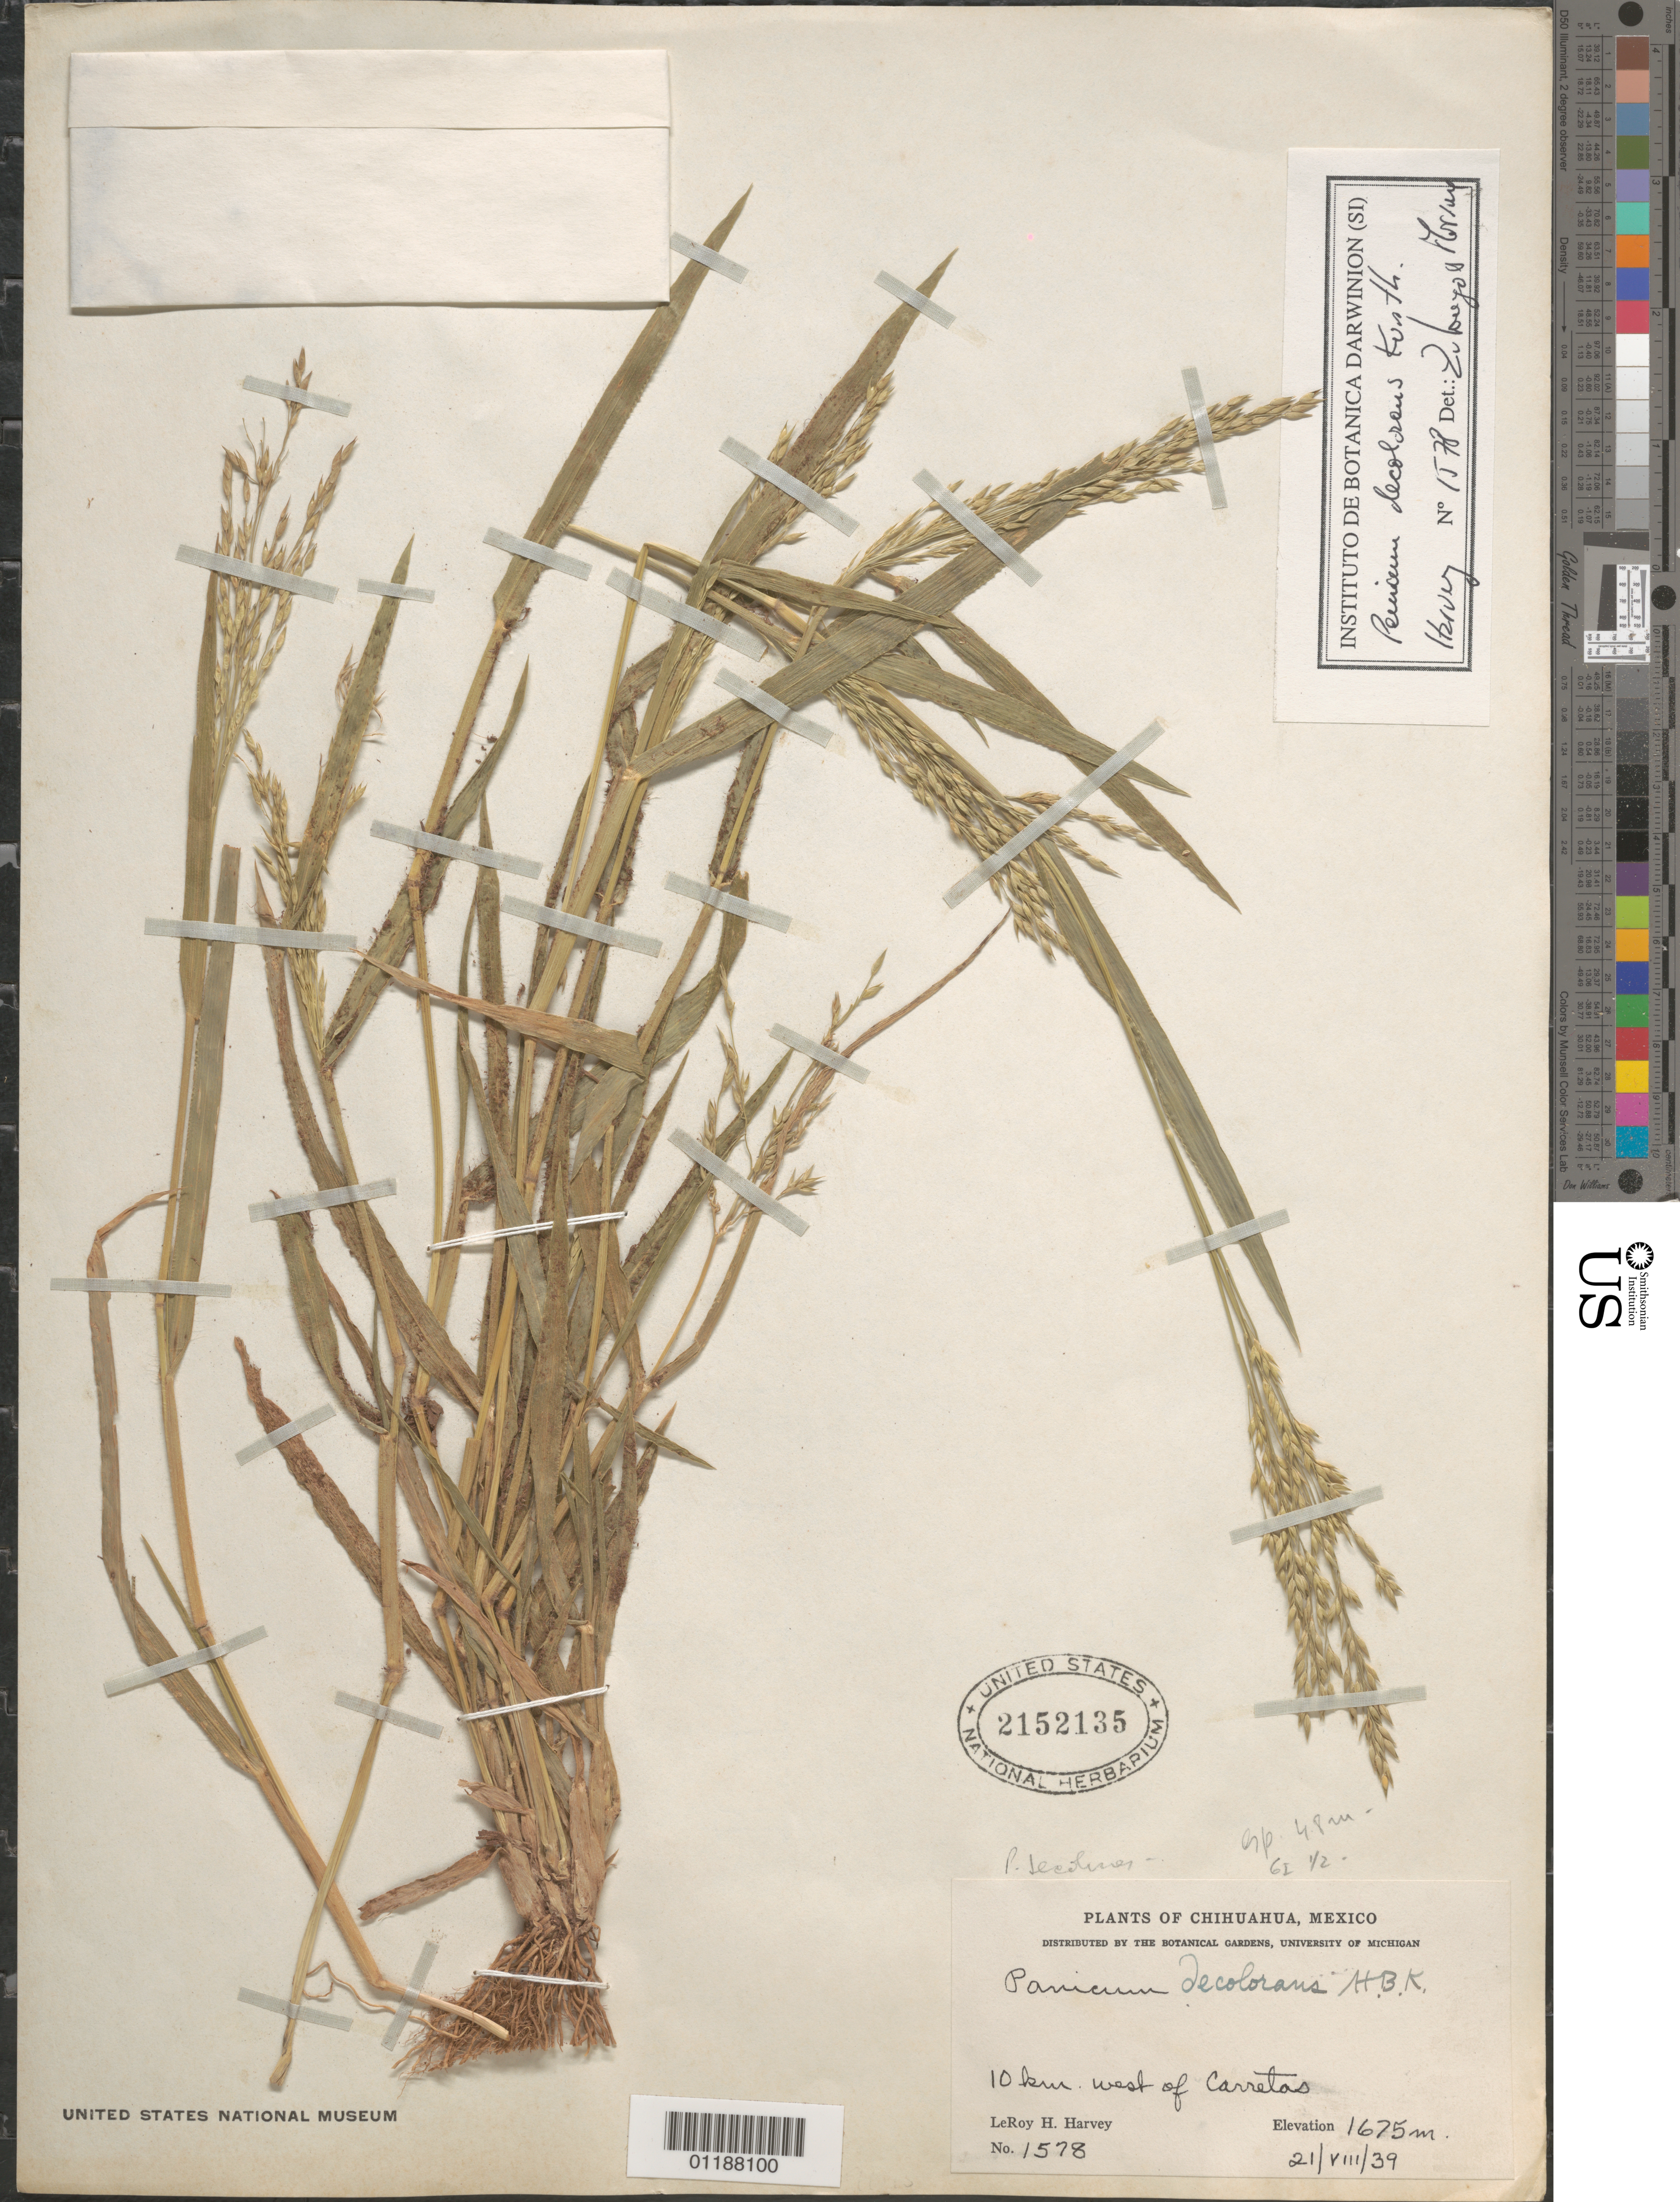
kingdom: Plantae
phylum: Tracheophyta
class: Liliopsida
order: Poales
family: Poaceae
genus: Panicum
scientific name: Panicum decolorans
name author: Kunth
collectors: L. H. Harvey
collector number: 1578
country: Mexico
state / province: Chihuahua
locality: W of Carretas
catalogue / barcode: US 2152135